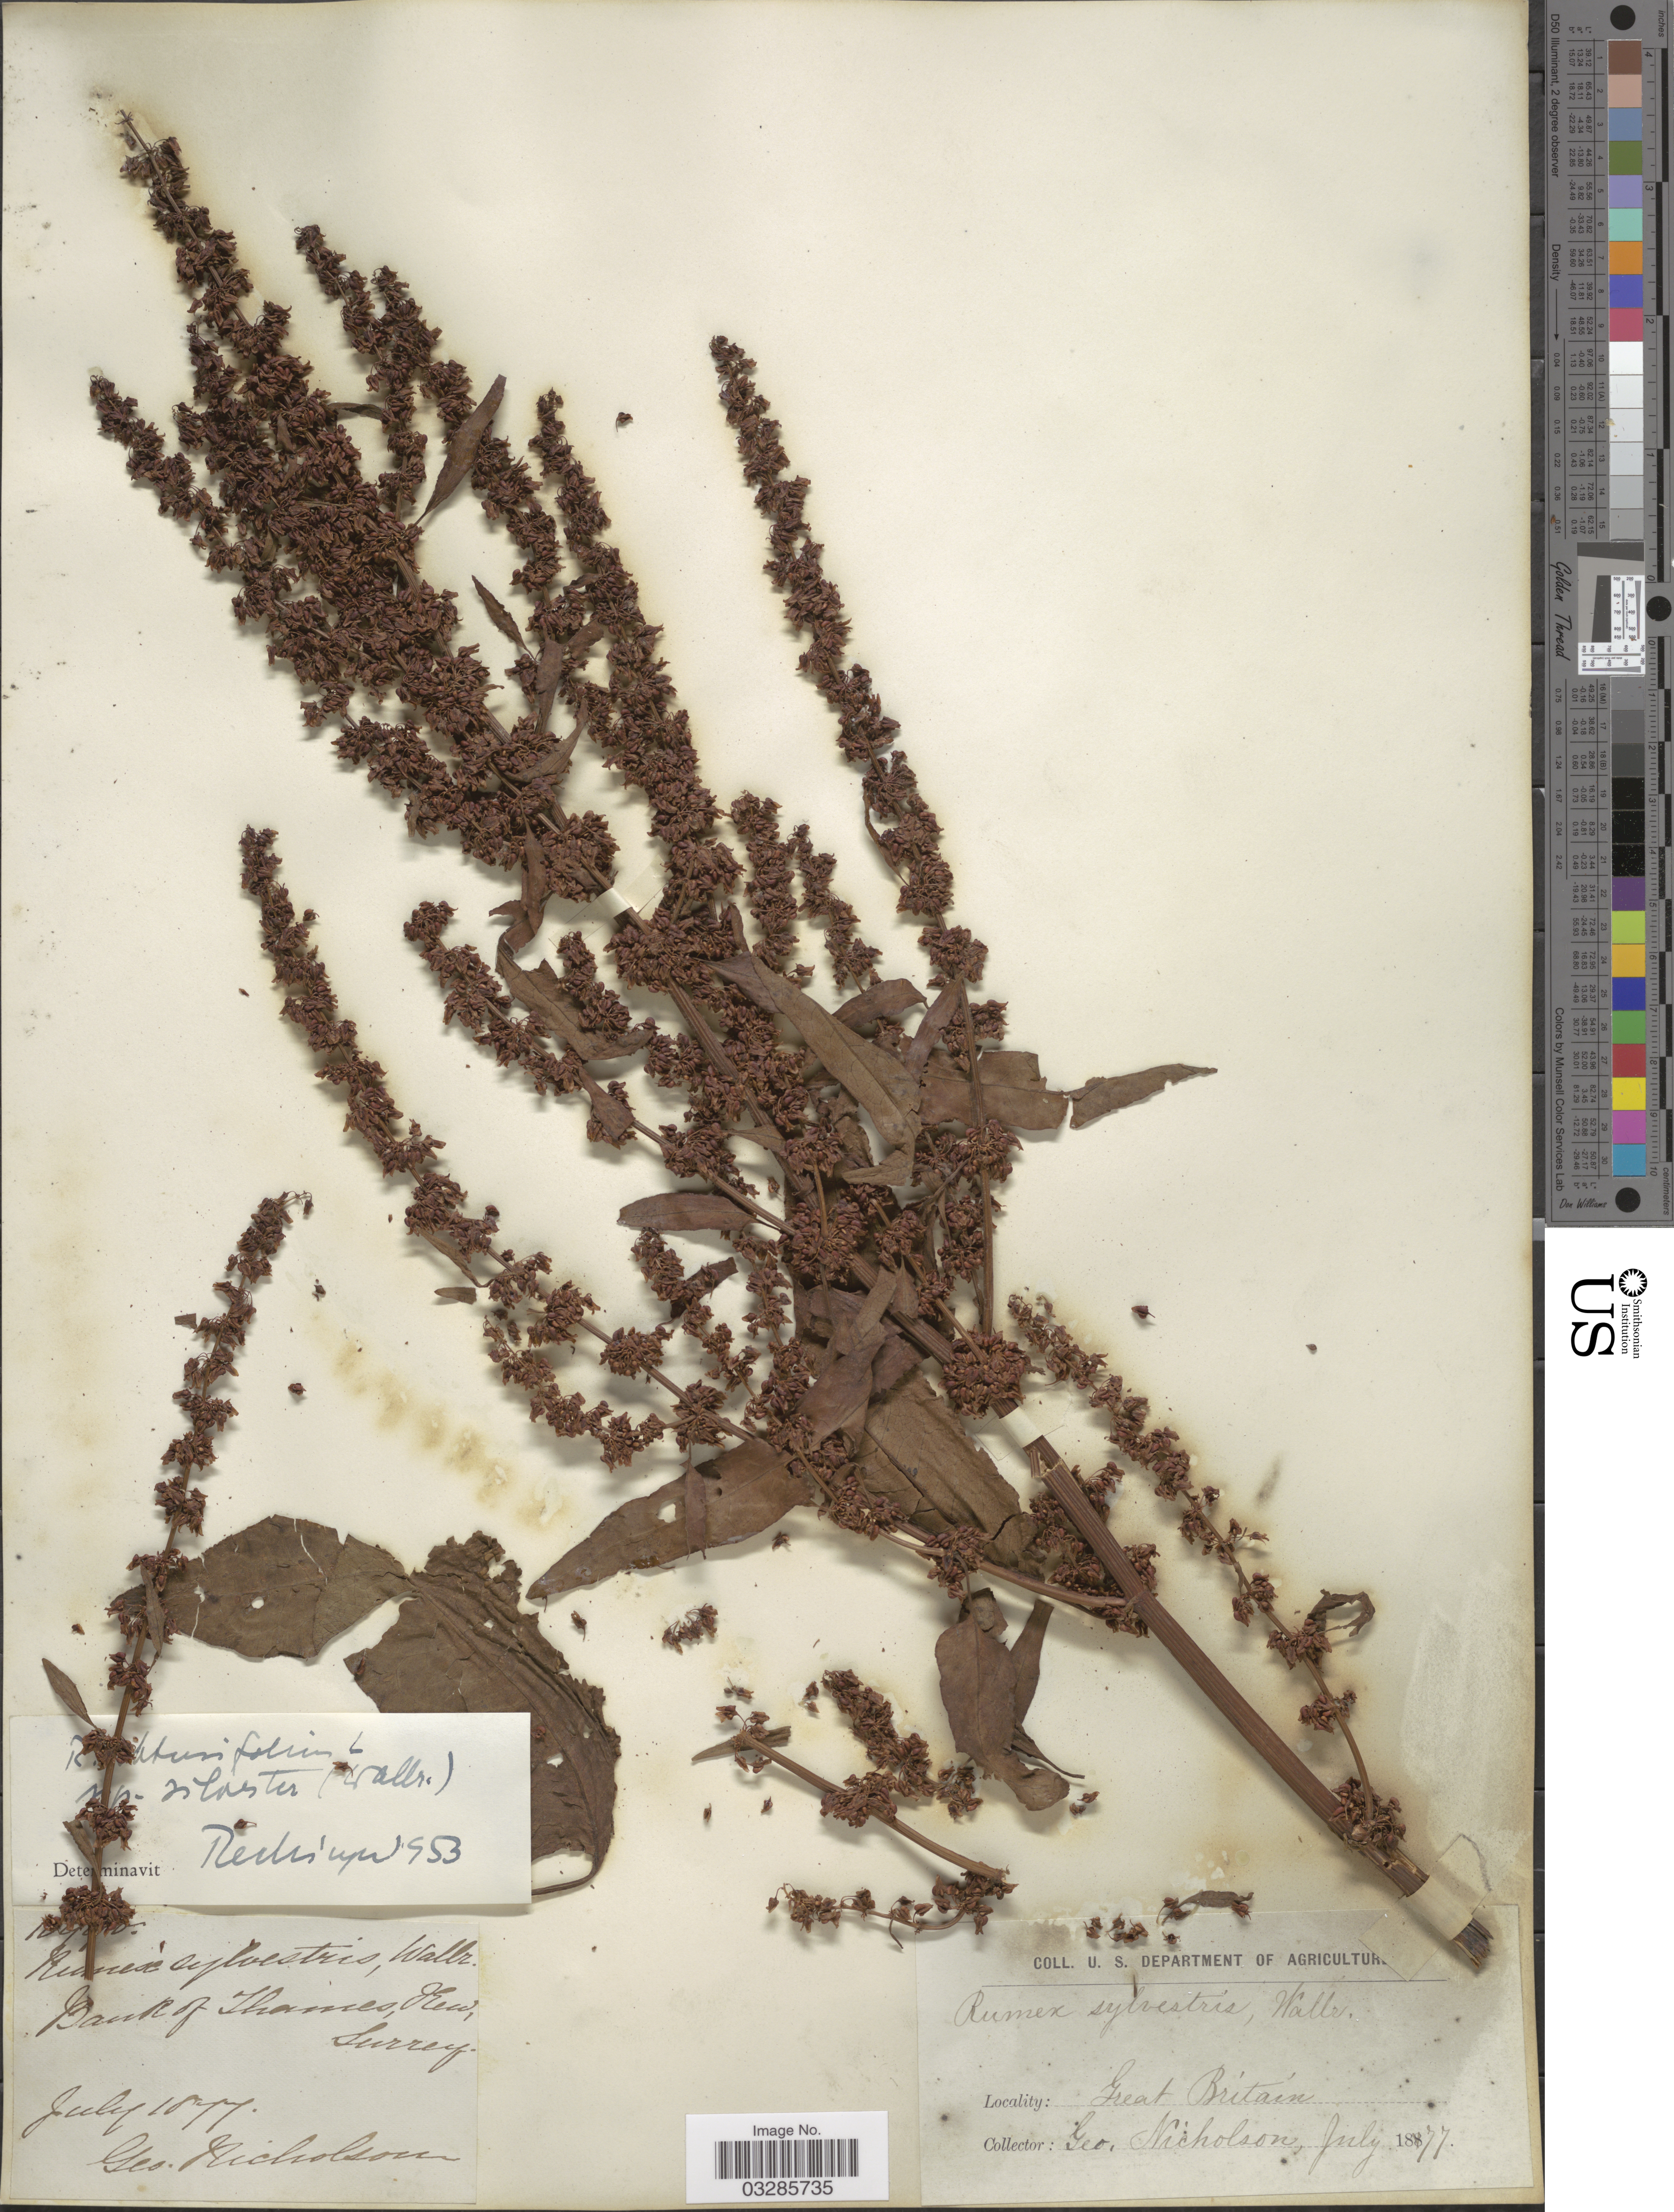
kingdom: Plantae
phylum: Tracheophyta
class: Magnoliopsida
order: Caryophyllales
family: Polygonaceae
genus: Rumex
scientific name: Rumex obtusifolius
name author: L.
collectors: G. Nicholson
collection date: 1877-07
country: United Kingdom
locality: Bank of Thames, Kew Surrey, Great Britain.